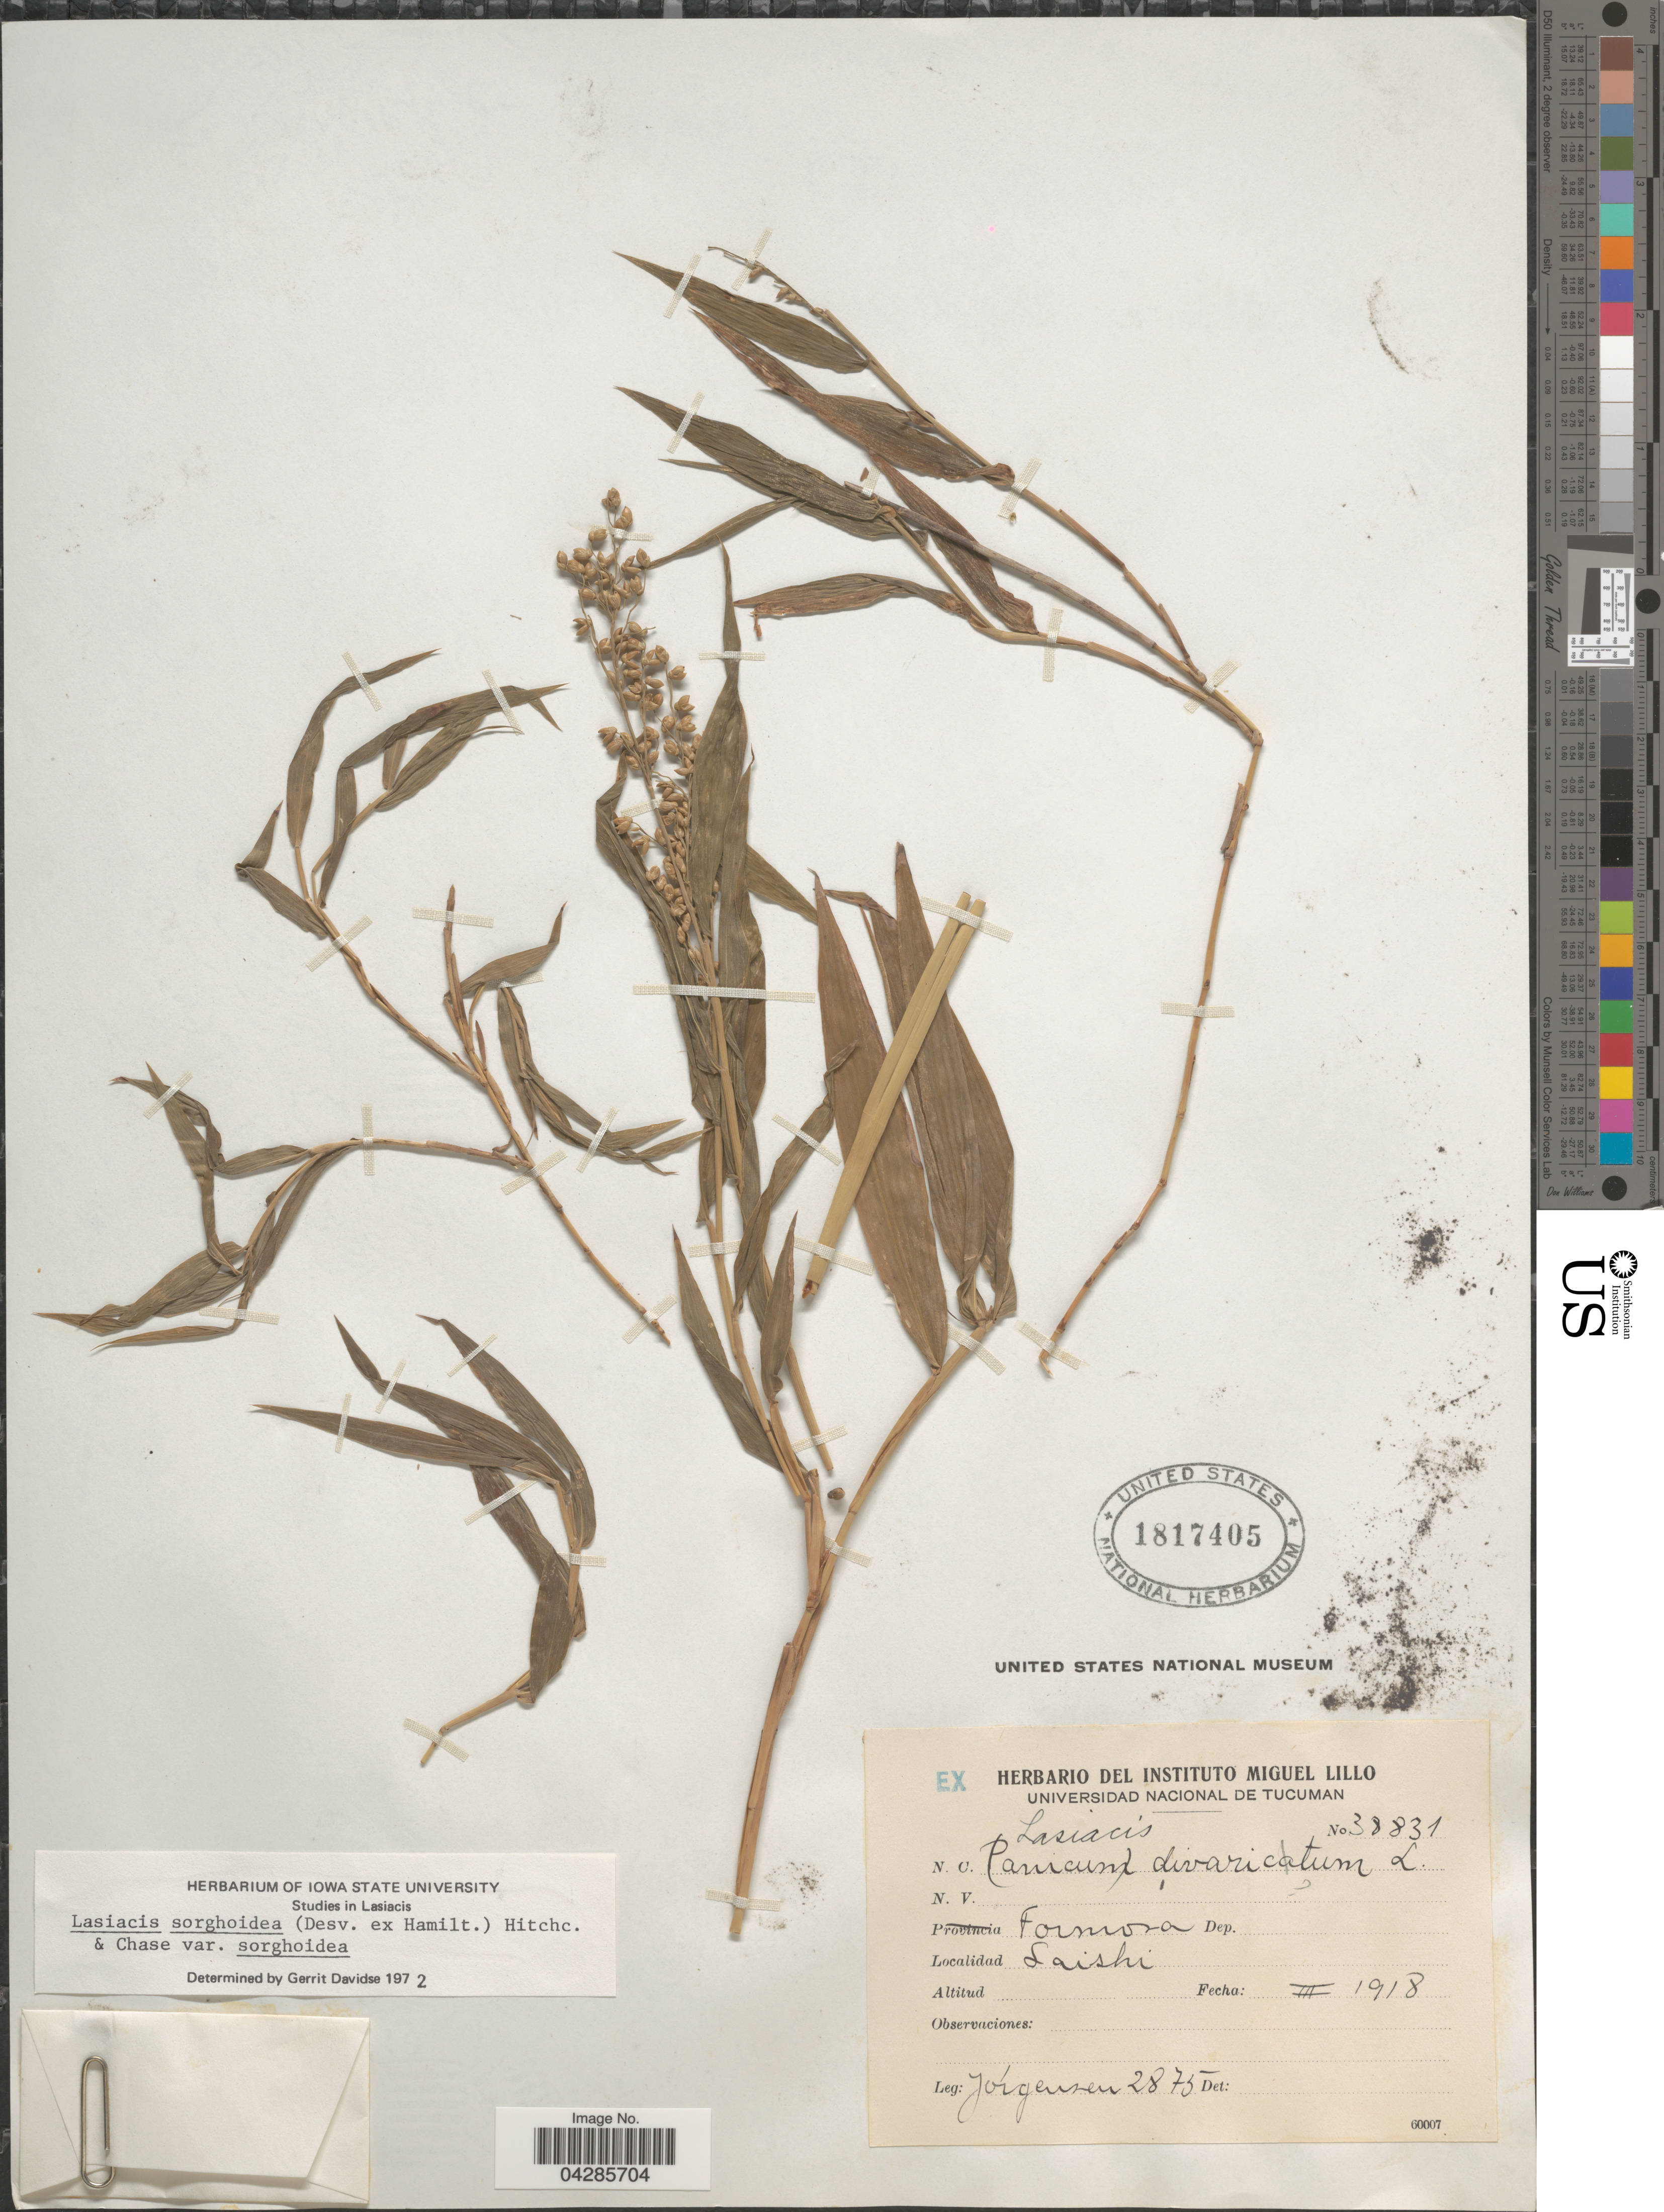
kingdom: Plantae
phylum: Tracheophyta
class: Liliopsida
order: Poales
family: Poaceae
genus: Lasiacis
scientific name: Lasiacis sorghoidea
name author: (Desv. ex Ham.) Hitchc. & Chase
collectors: Jorgensen, --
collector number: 2875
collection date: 1918-03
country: Argentina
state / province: Formosa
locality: Laishi.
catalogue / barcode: US 1817405